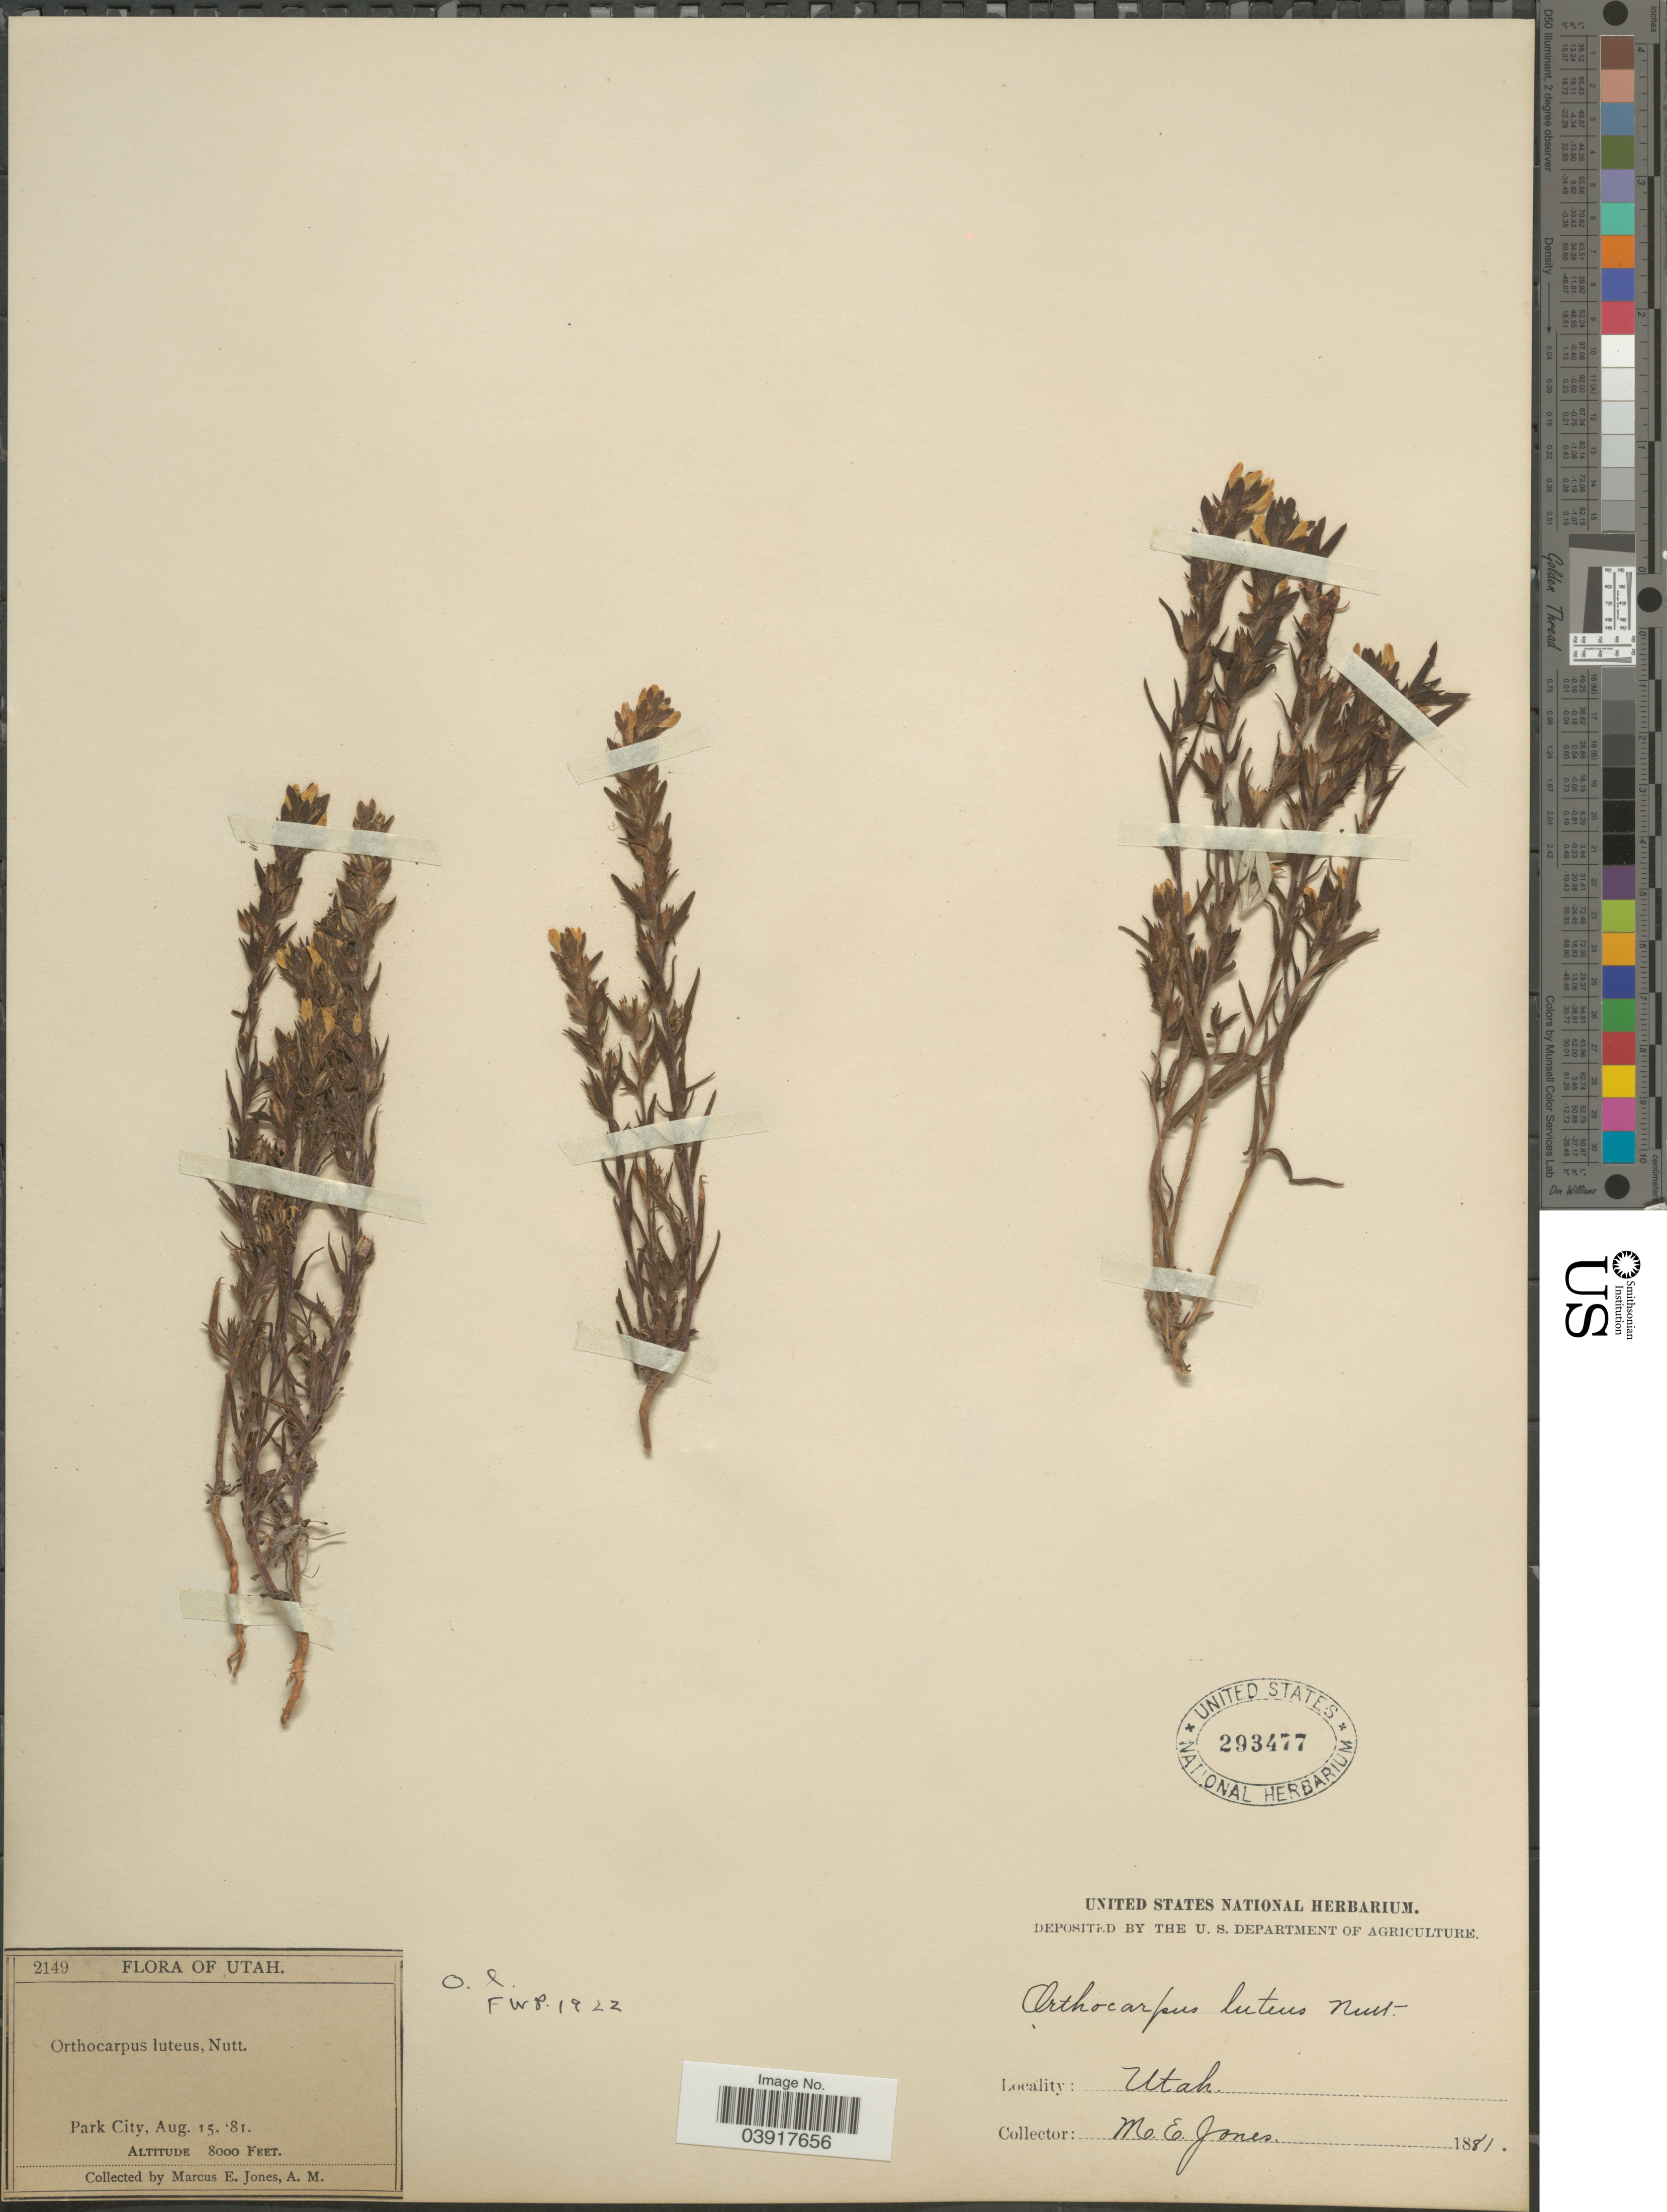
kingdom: Plantae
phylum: Tracheophyta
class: Magnoliopsida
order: Lamiales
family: Orobanchaceae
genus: Orthocarpus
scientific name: Orthocarpus luteus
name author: Nutt.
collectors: M. E. Jones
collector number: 2149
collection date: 1881-08-15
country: United States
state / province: Utah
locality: Park City.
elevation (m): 2438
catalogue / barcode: US 293477